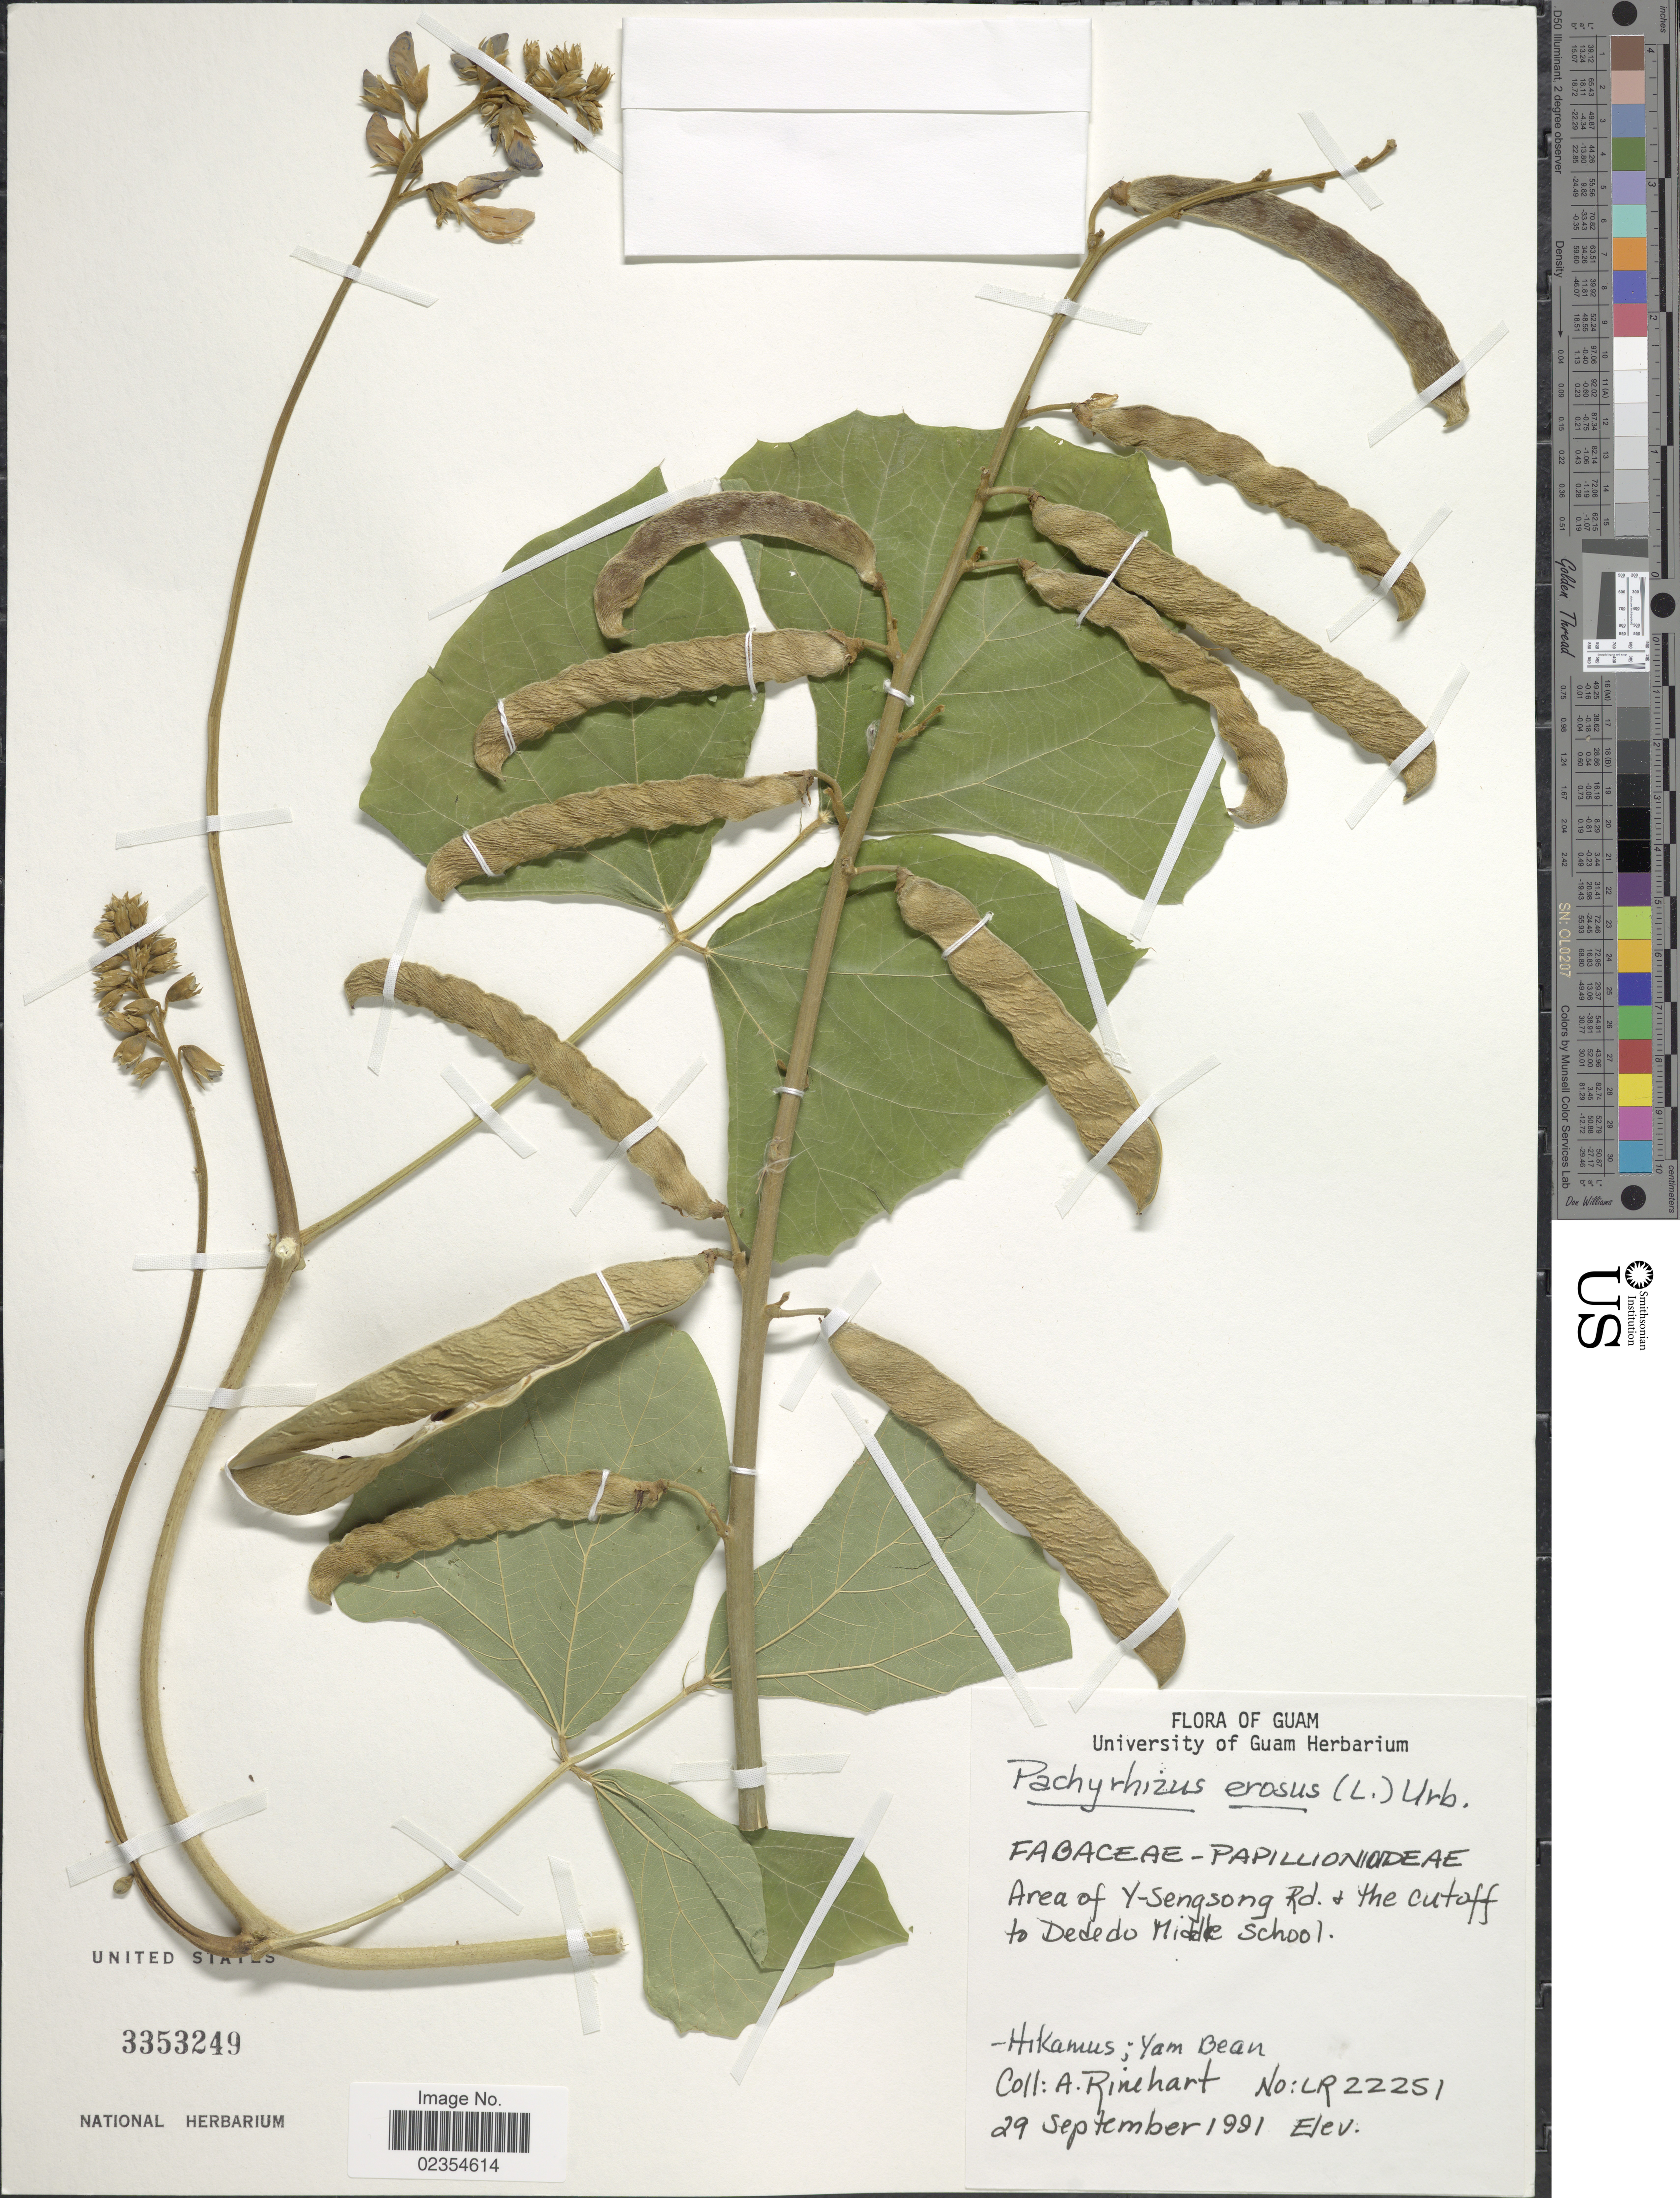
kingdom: Plantae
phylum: Tracheophyta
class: Magnoliopsida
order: Fabales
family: Fabaceae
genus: Pachyrhizus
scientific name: Pachyrhizus erosus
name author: (L.) Urb.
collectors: A. Rinehart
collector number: LR22251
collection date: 1991-09-29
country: Guam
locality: Area of Y-Sengsong Rd & the cutoff to Dededo Middle School, Hikamus: Yam Bean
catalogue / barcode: US 3353249